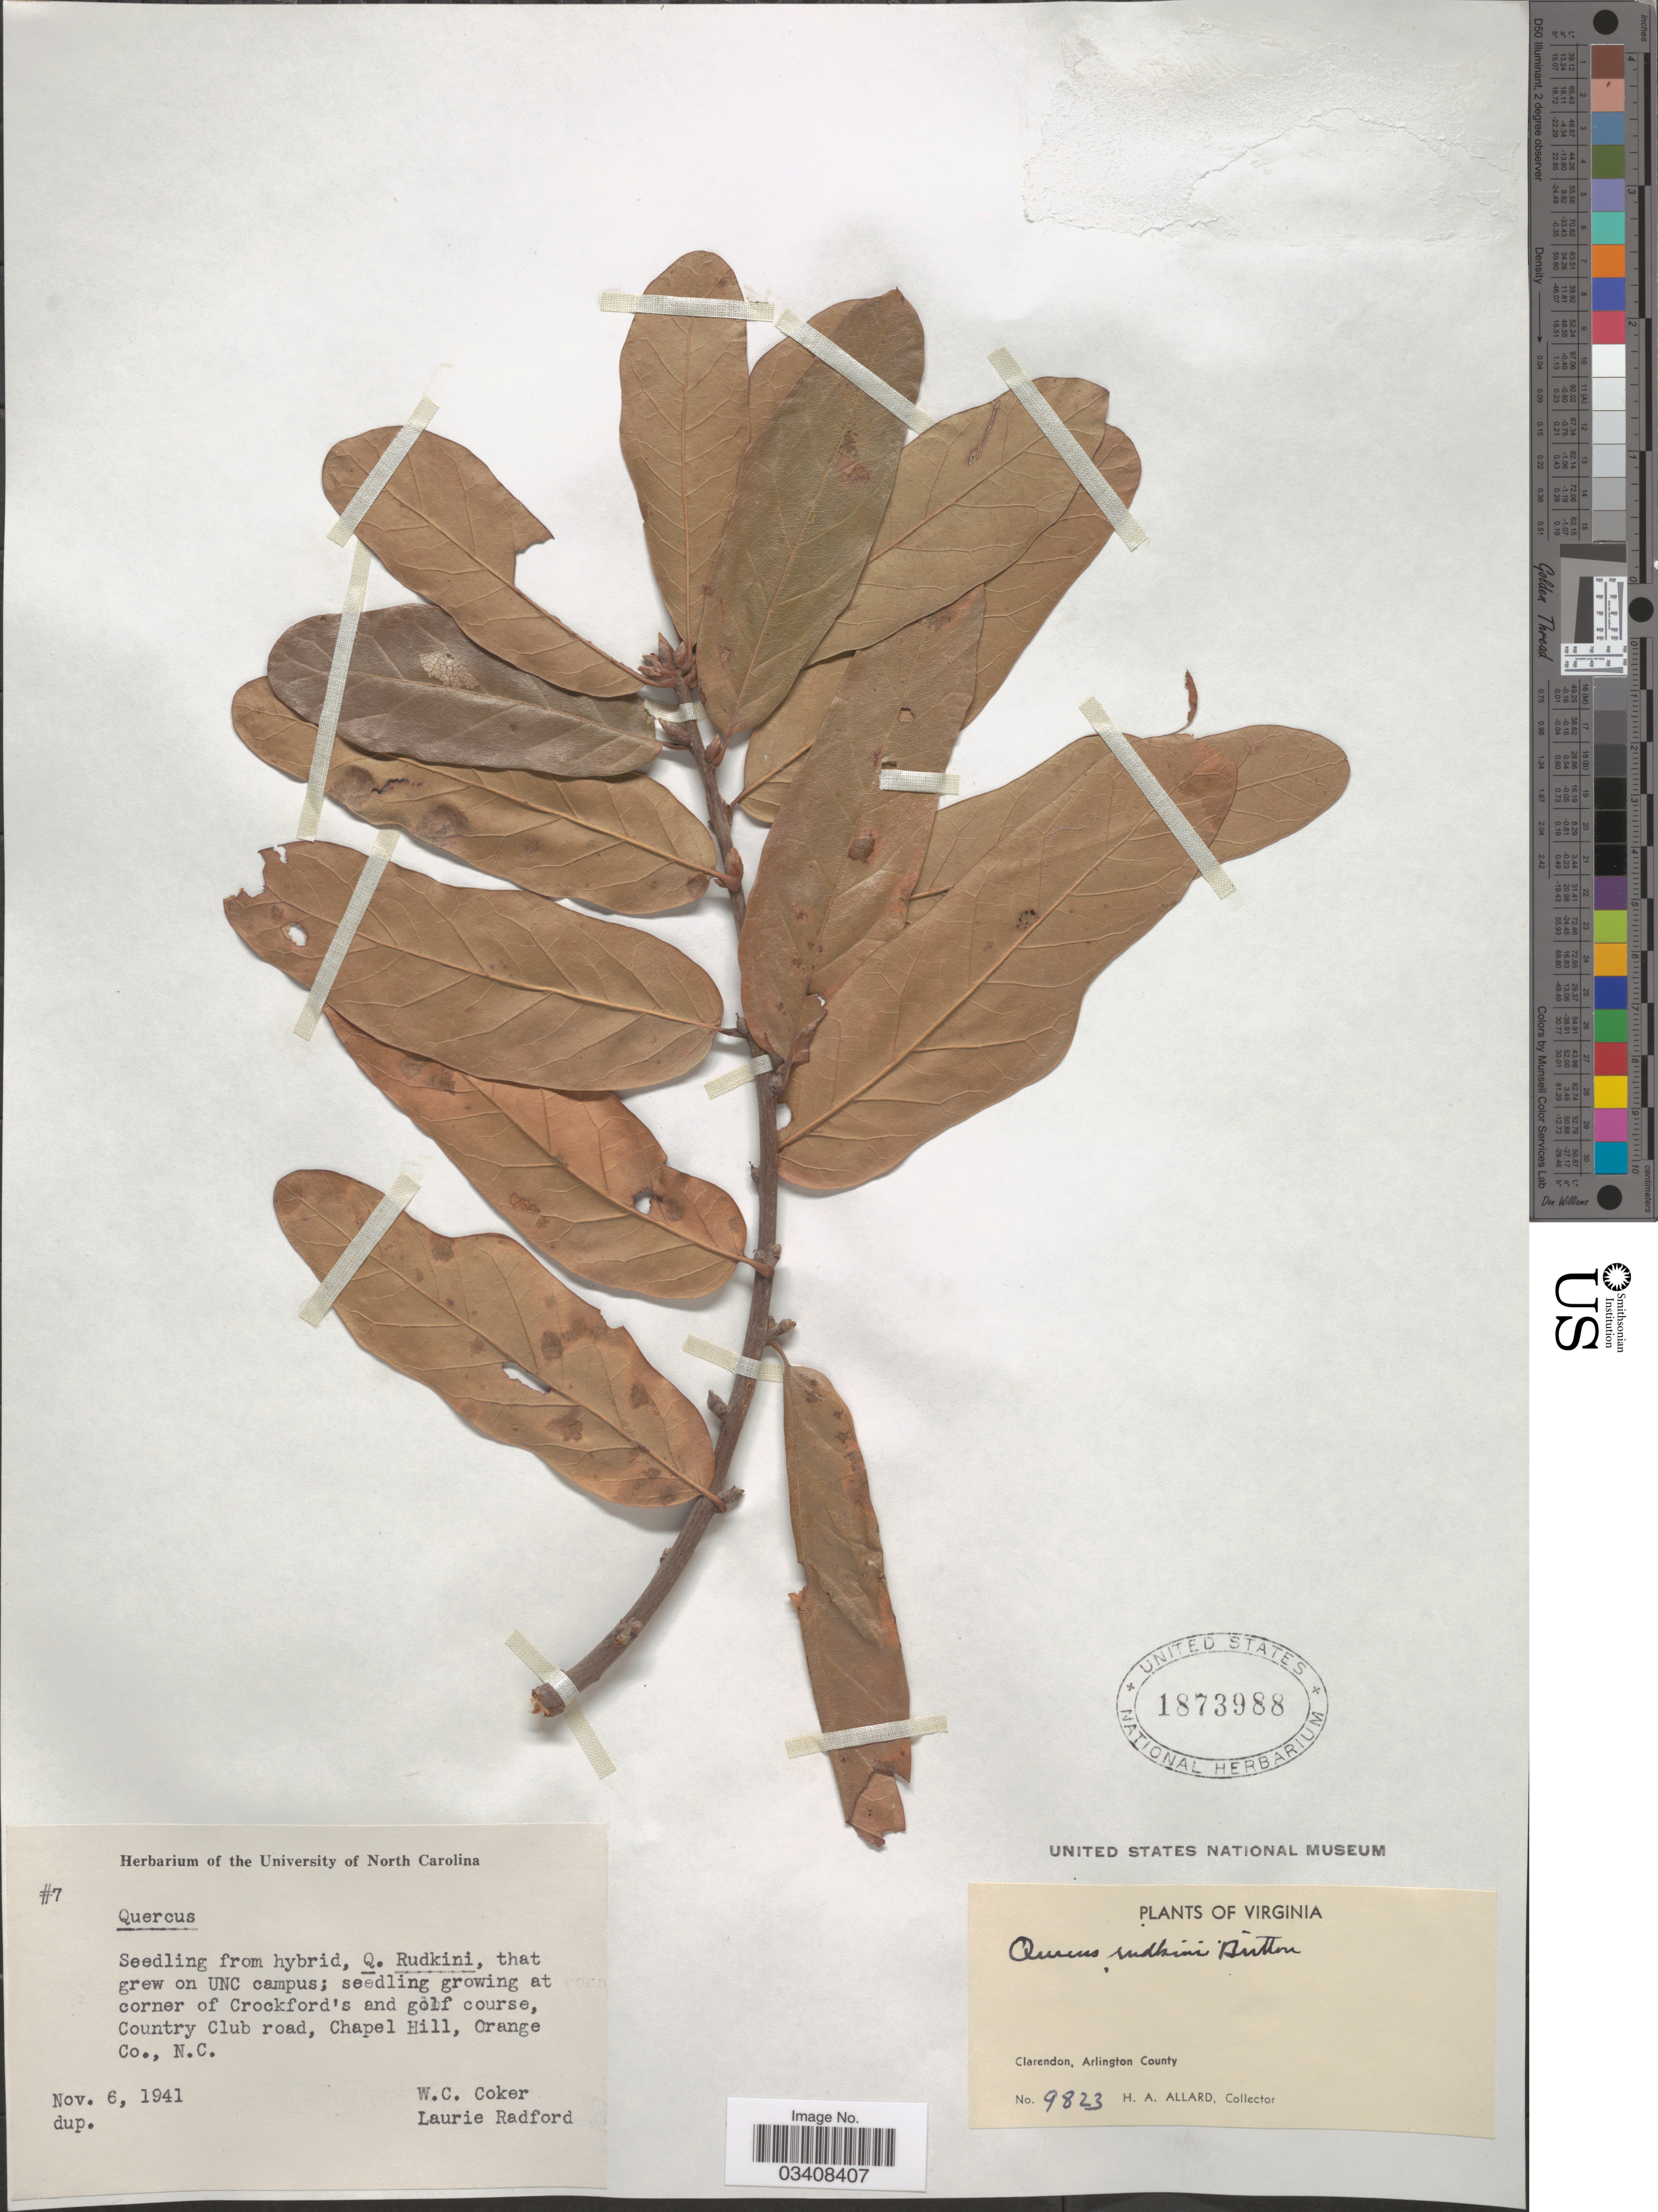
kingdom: Plantae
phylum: Tracheophyta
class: Magnoliopsida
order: Fagales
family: Fagaceae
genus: Quercus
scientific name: Quercus x rudkinii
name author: Britton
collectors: W. Coker & L. Radford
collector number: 7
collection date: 1941-11-06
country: United States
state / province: North Carolina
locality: At corner of Crockford's and golf course, Country Club road, Chapel Hill, Orange Co.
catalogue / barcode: US 1873988